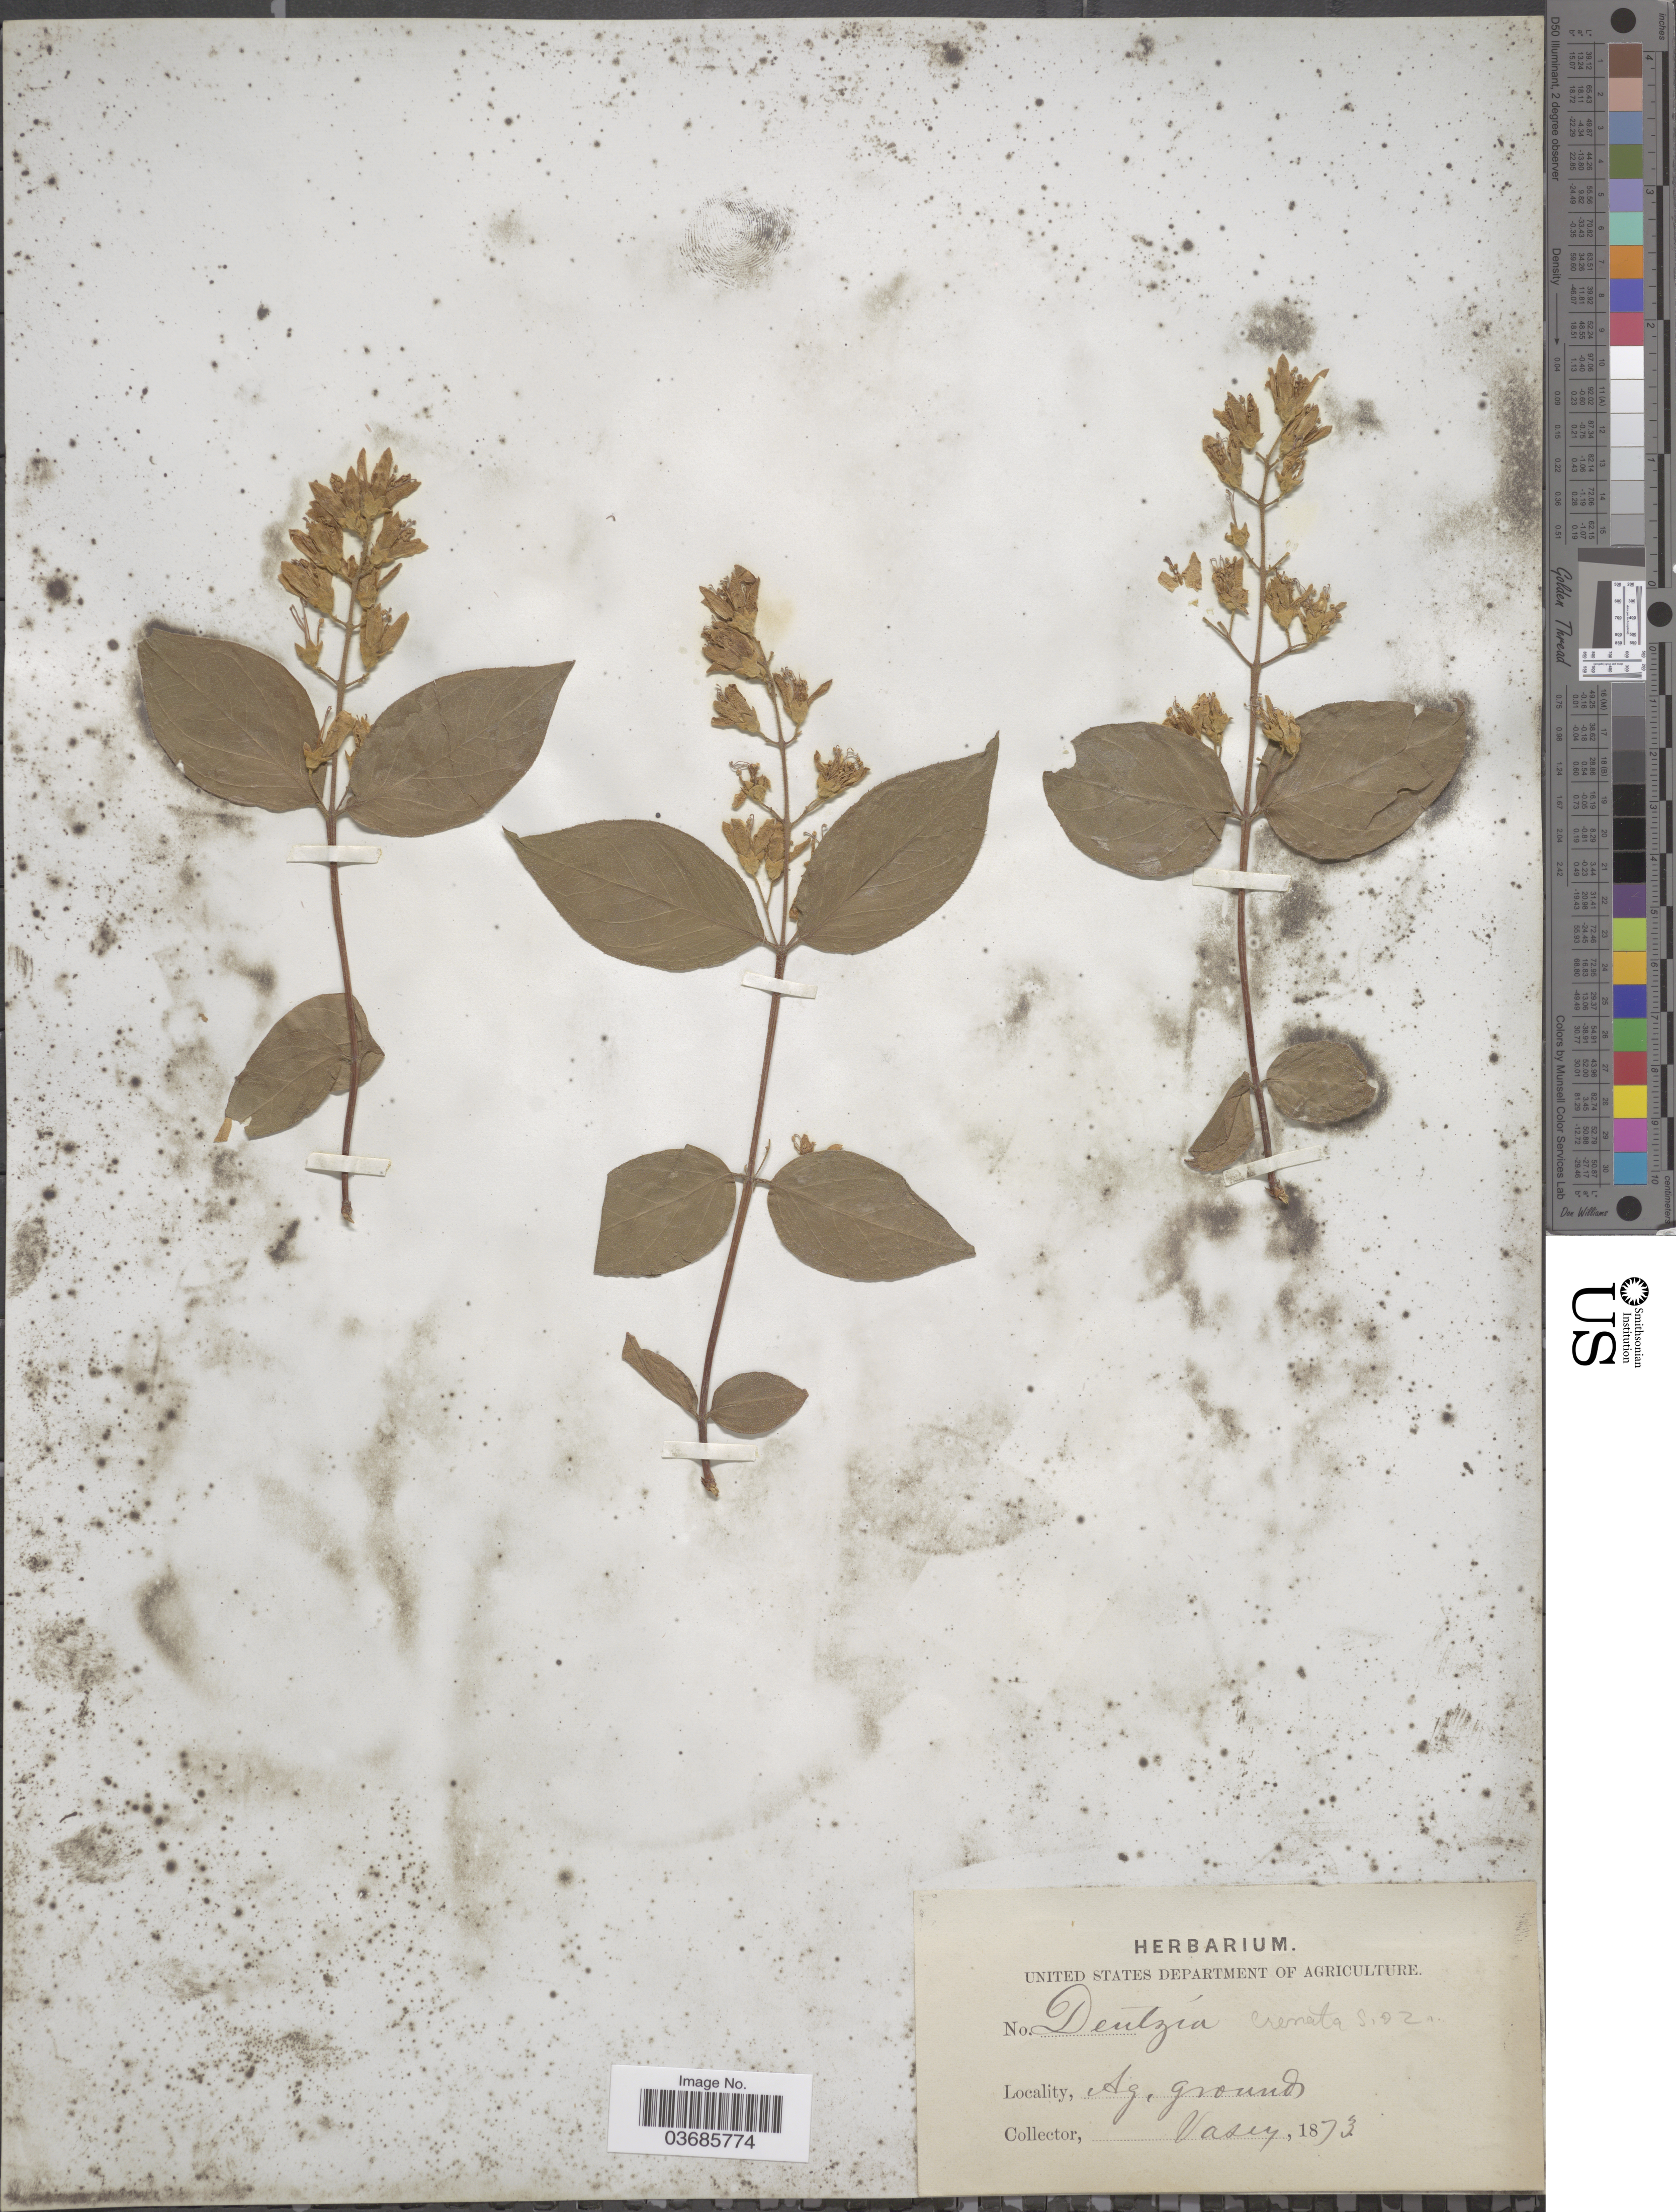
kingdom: Plantae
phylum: Tracheophyta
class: Magnoliopsida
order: Cornales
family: Hydrangeaceae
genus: Deutzia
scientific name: Deutzia scabra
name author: Thunb.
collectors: Vasey, --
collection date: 1873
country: United States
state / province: District of Columbia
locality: Ag. grounds.